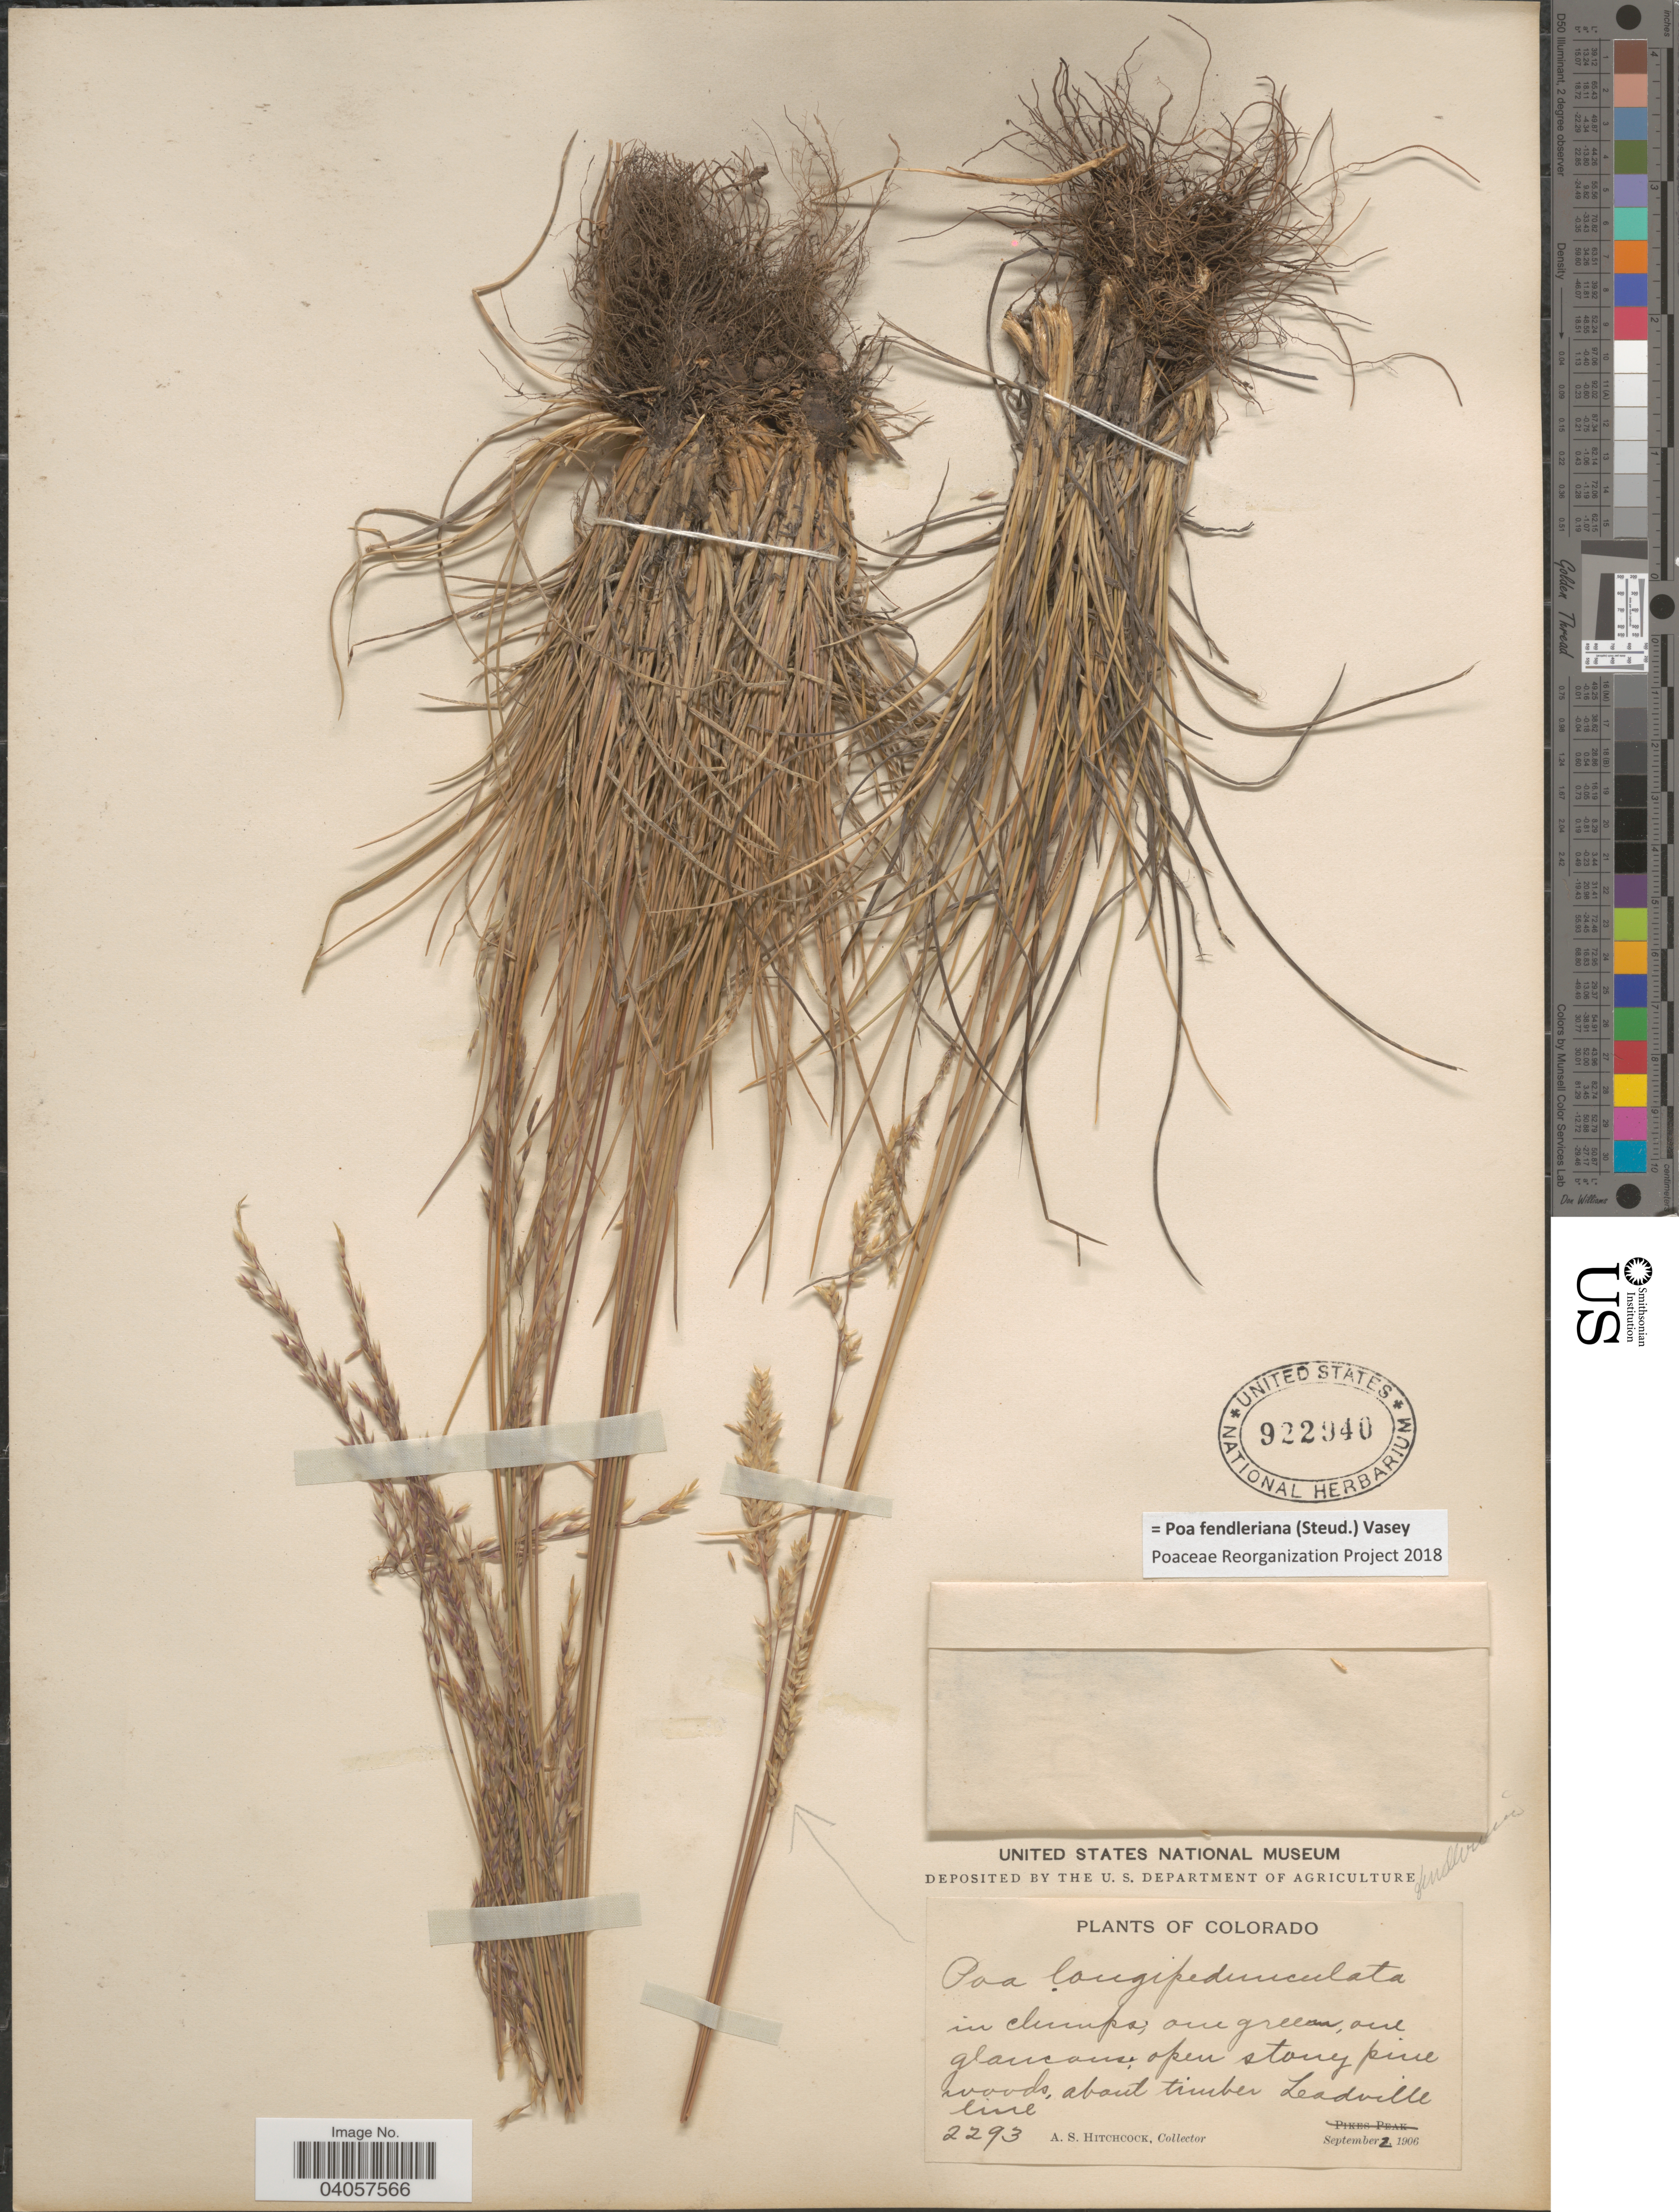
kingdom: Plantae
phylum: Tracheophyta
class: Liliopsida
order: Poales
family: Poaceae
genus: Poa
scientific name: Poa fendleriana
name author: (Steud.) Vasey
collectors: A. S. Hitchcock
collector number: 2293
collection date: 1906-09-02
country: United States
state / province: Colorado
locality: About timber Leadville line.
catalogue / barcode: US 922940